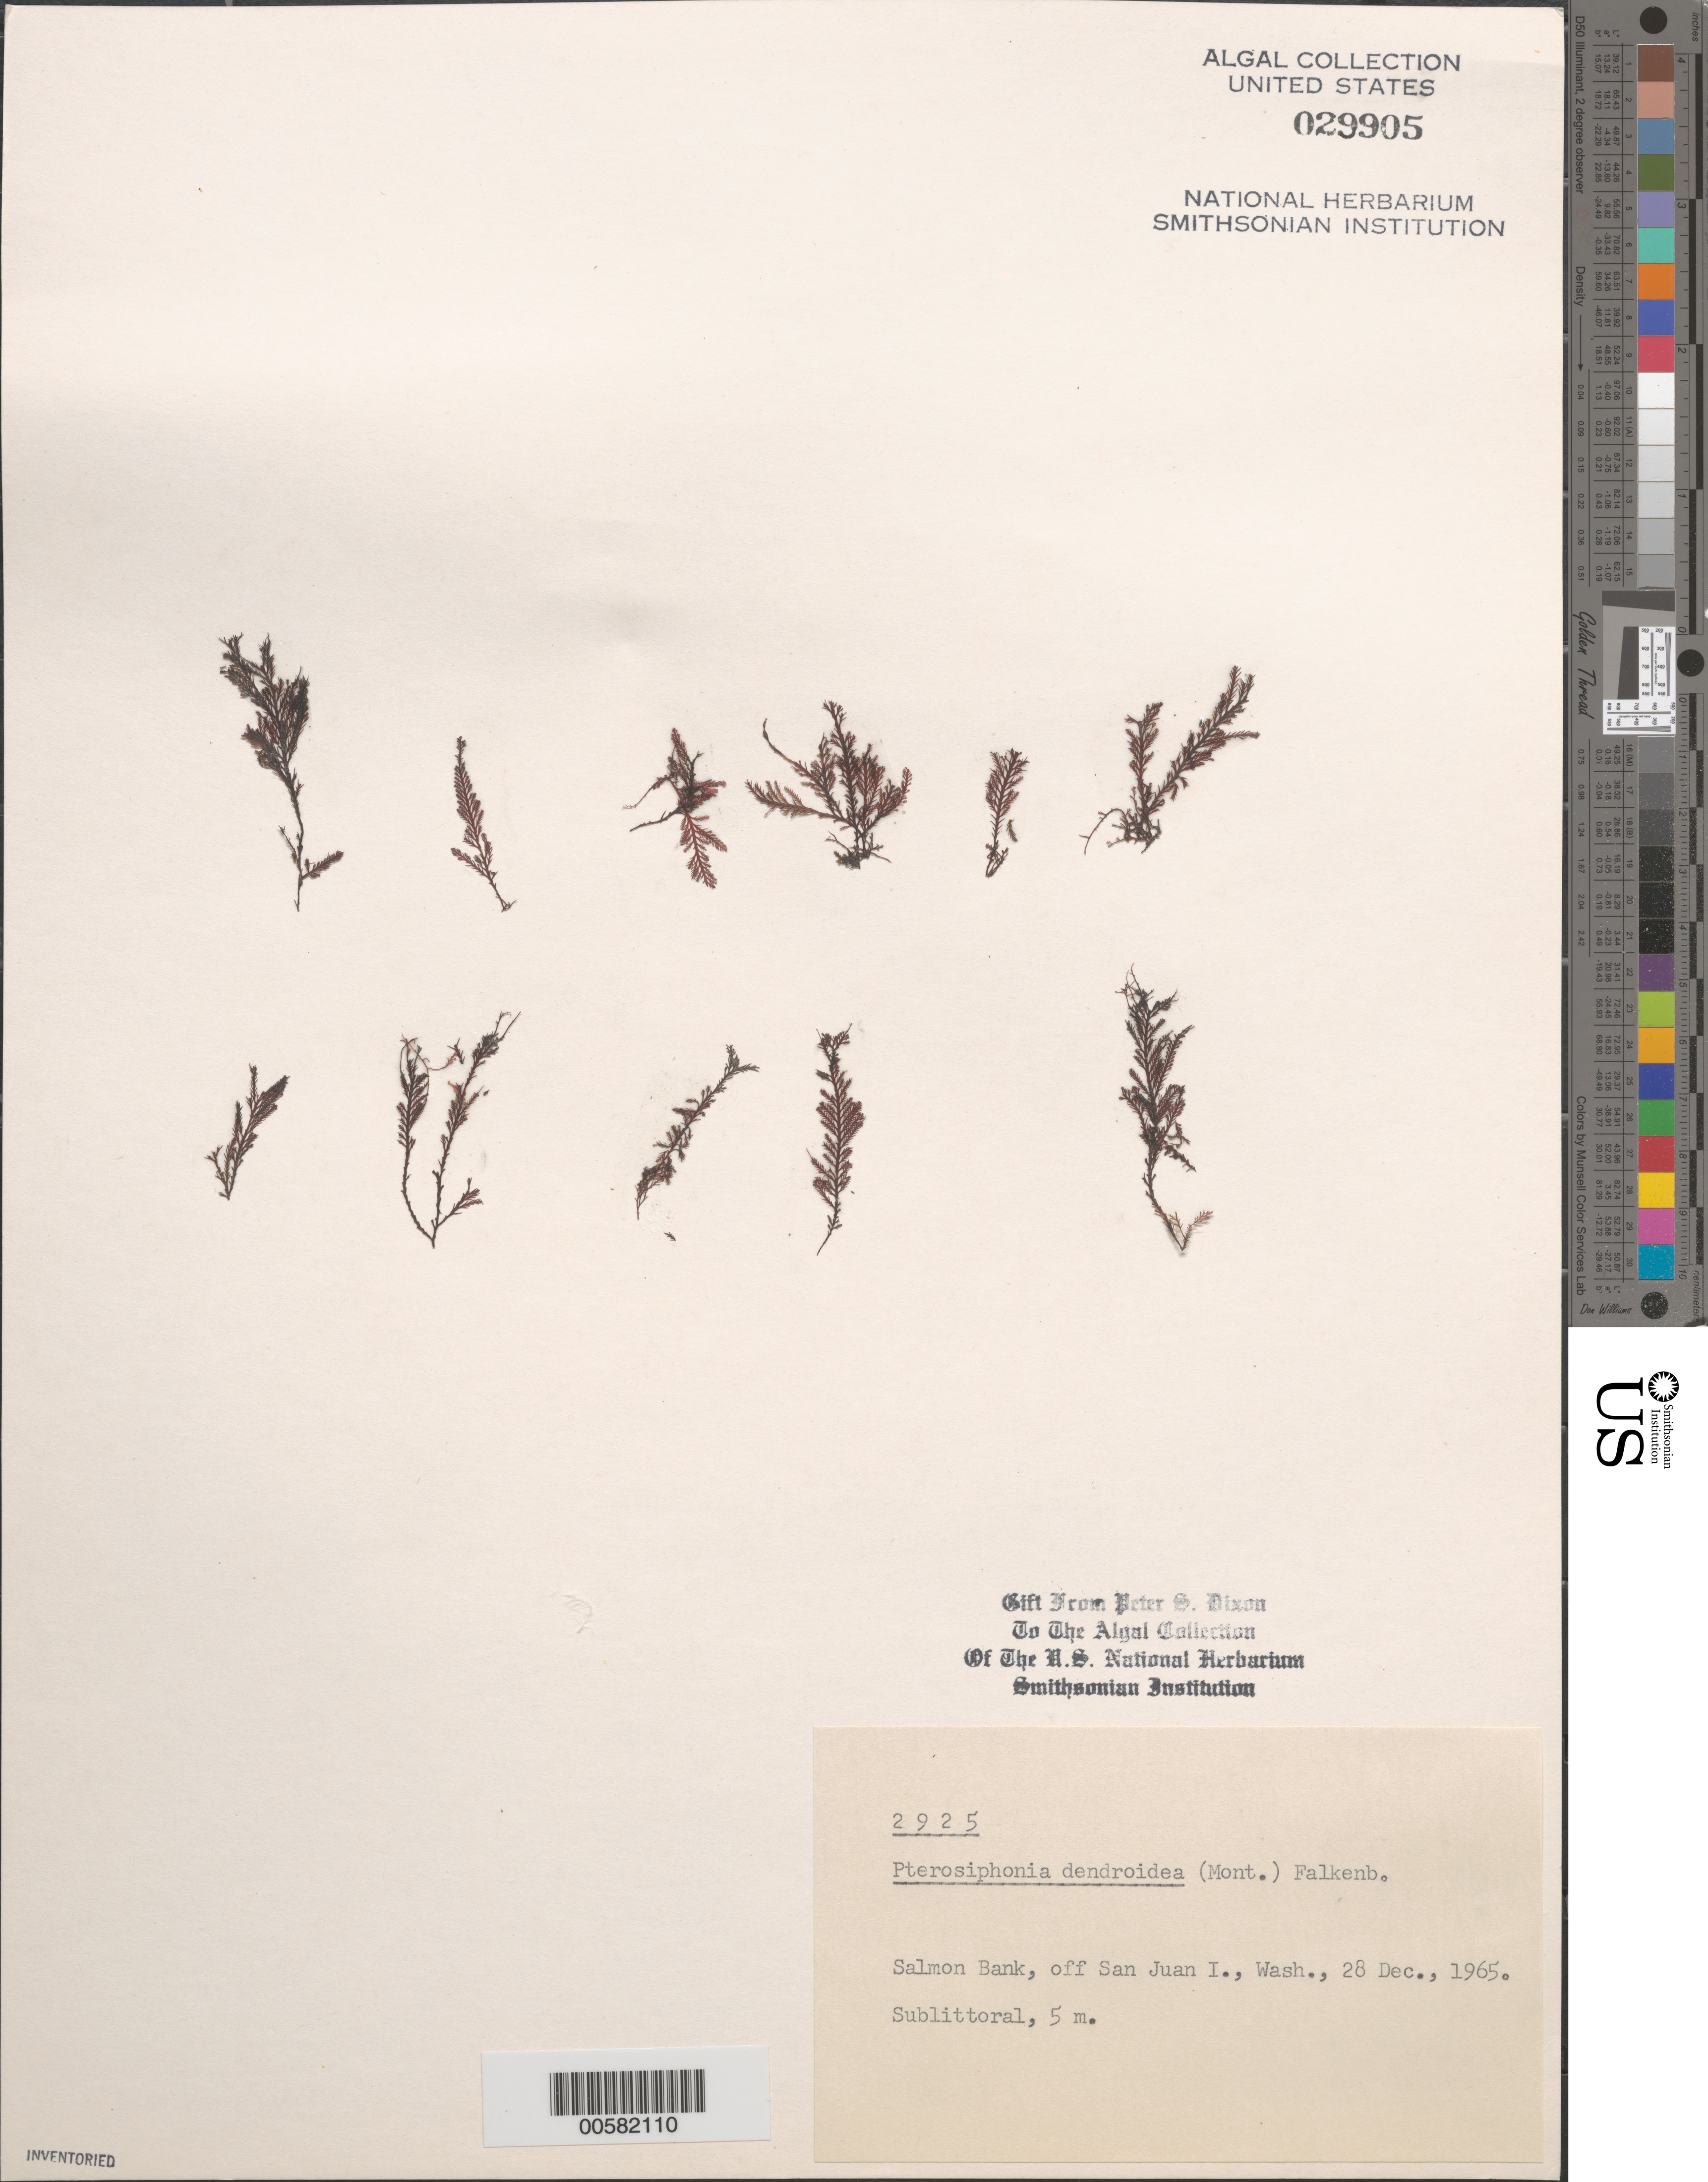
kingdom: Plantae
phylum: Rhodophyta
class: Florideophyceae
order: Ceramiales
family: Rhodomelaceae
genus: Symphyocladiella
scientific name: Symphyocladiella dendroidea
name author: (Montagne) Bustamante et al.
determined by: Algae name updating Project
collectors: P. S. Dixon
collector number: PSD 2925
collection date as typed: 28 Dec 1965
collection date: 1965-12-28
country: United States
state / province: Washington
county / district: San Juan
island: San Juan Island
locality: Salmon Bank, off San Juan Island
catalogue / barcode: US 29905